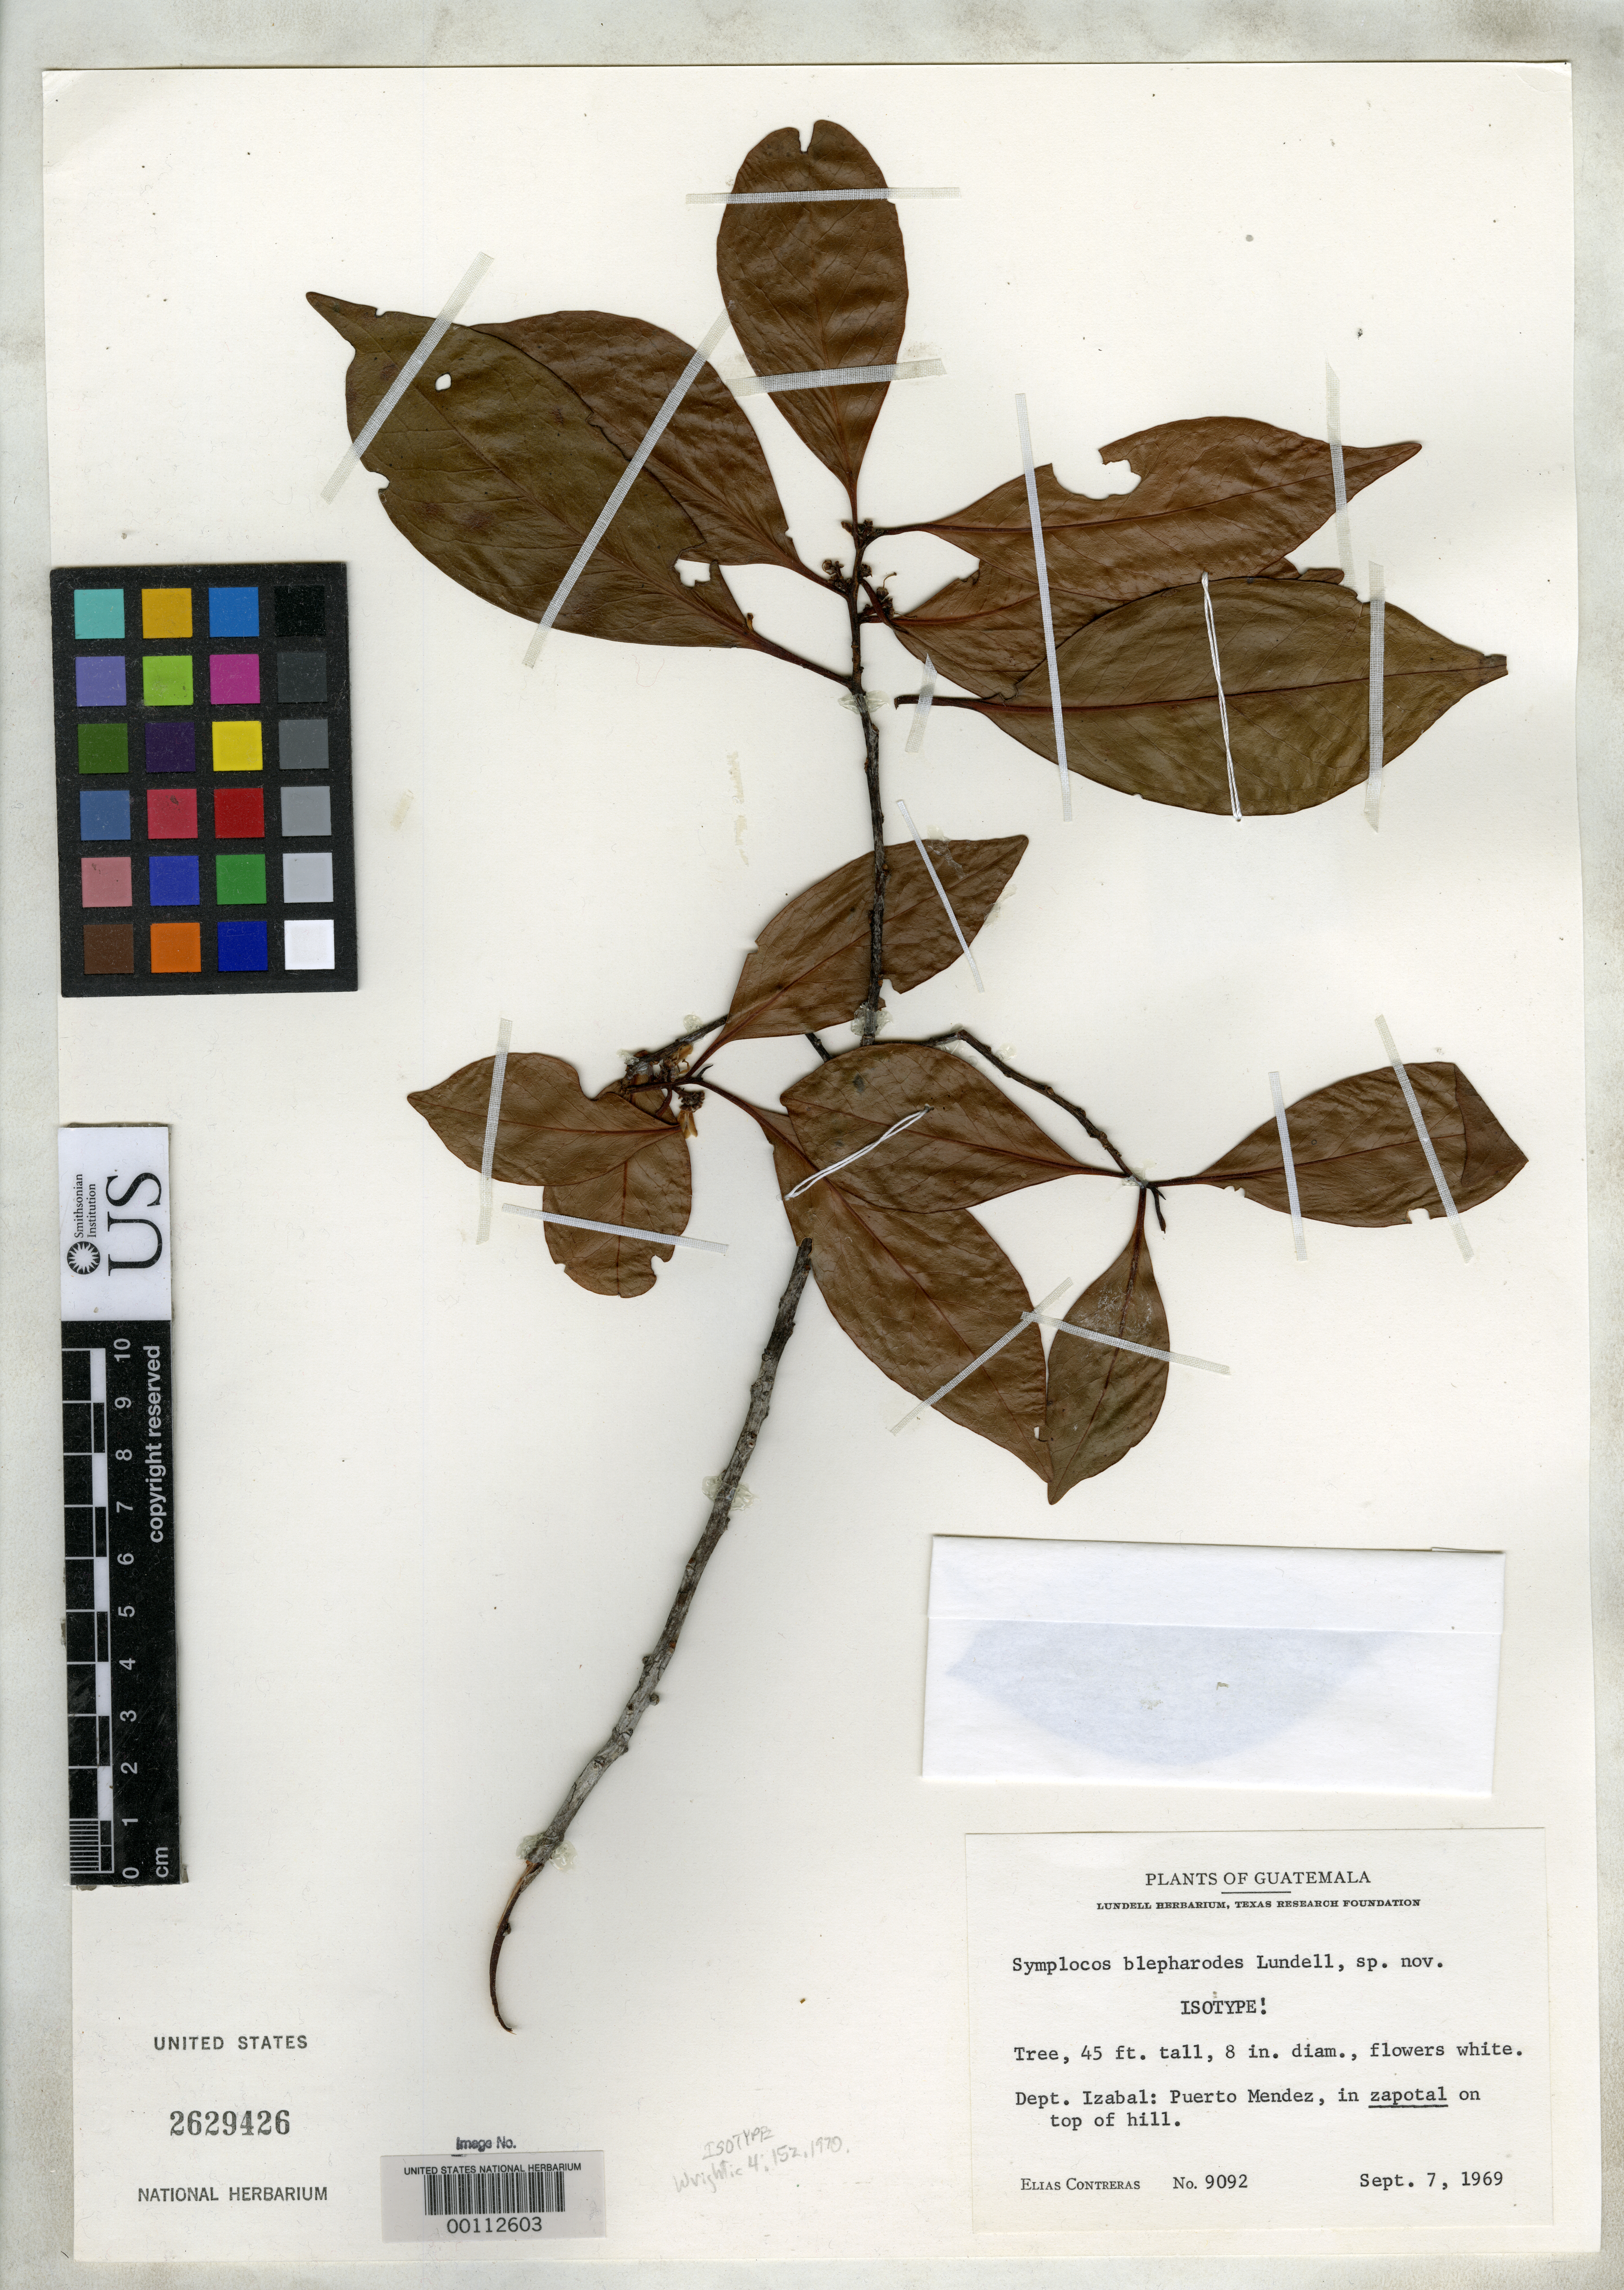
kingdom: Plantae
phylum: Tracheophyta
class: Magnoliopsida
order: Ericales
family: Symplocaceae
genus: Symplocos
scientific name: Symplocos blepharodes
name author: Lundell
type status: Isotype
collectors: E. Contreras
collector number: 9092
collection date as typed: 07 Sep 1969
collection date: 1969-09-07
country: Guatemala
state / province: Izabal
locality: Puerto Mendez.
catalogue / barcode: US 2629426